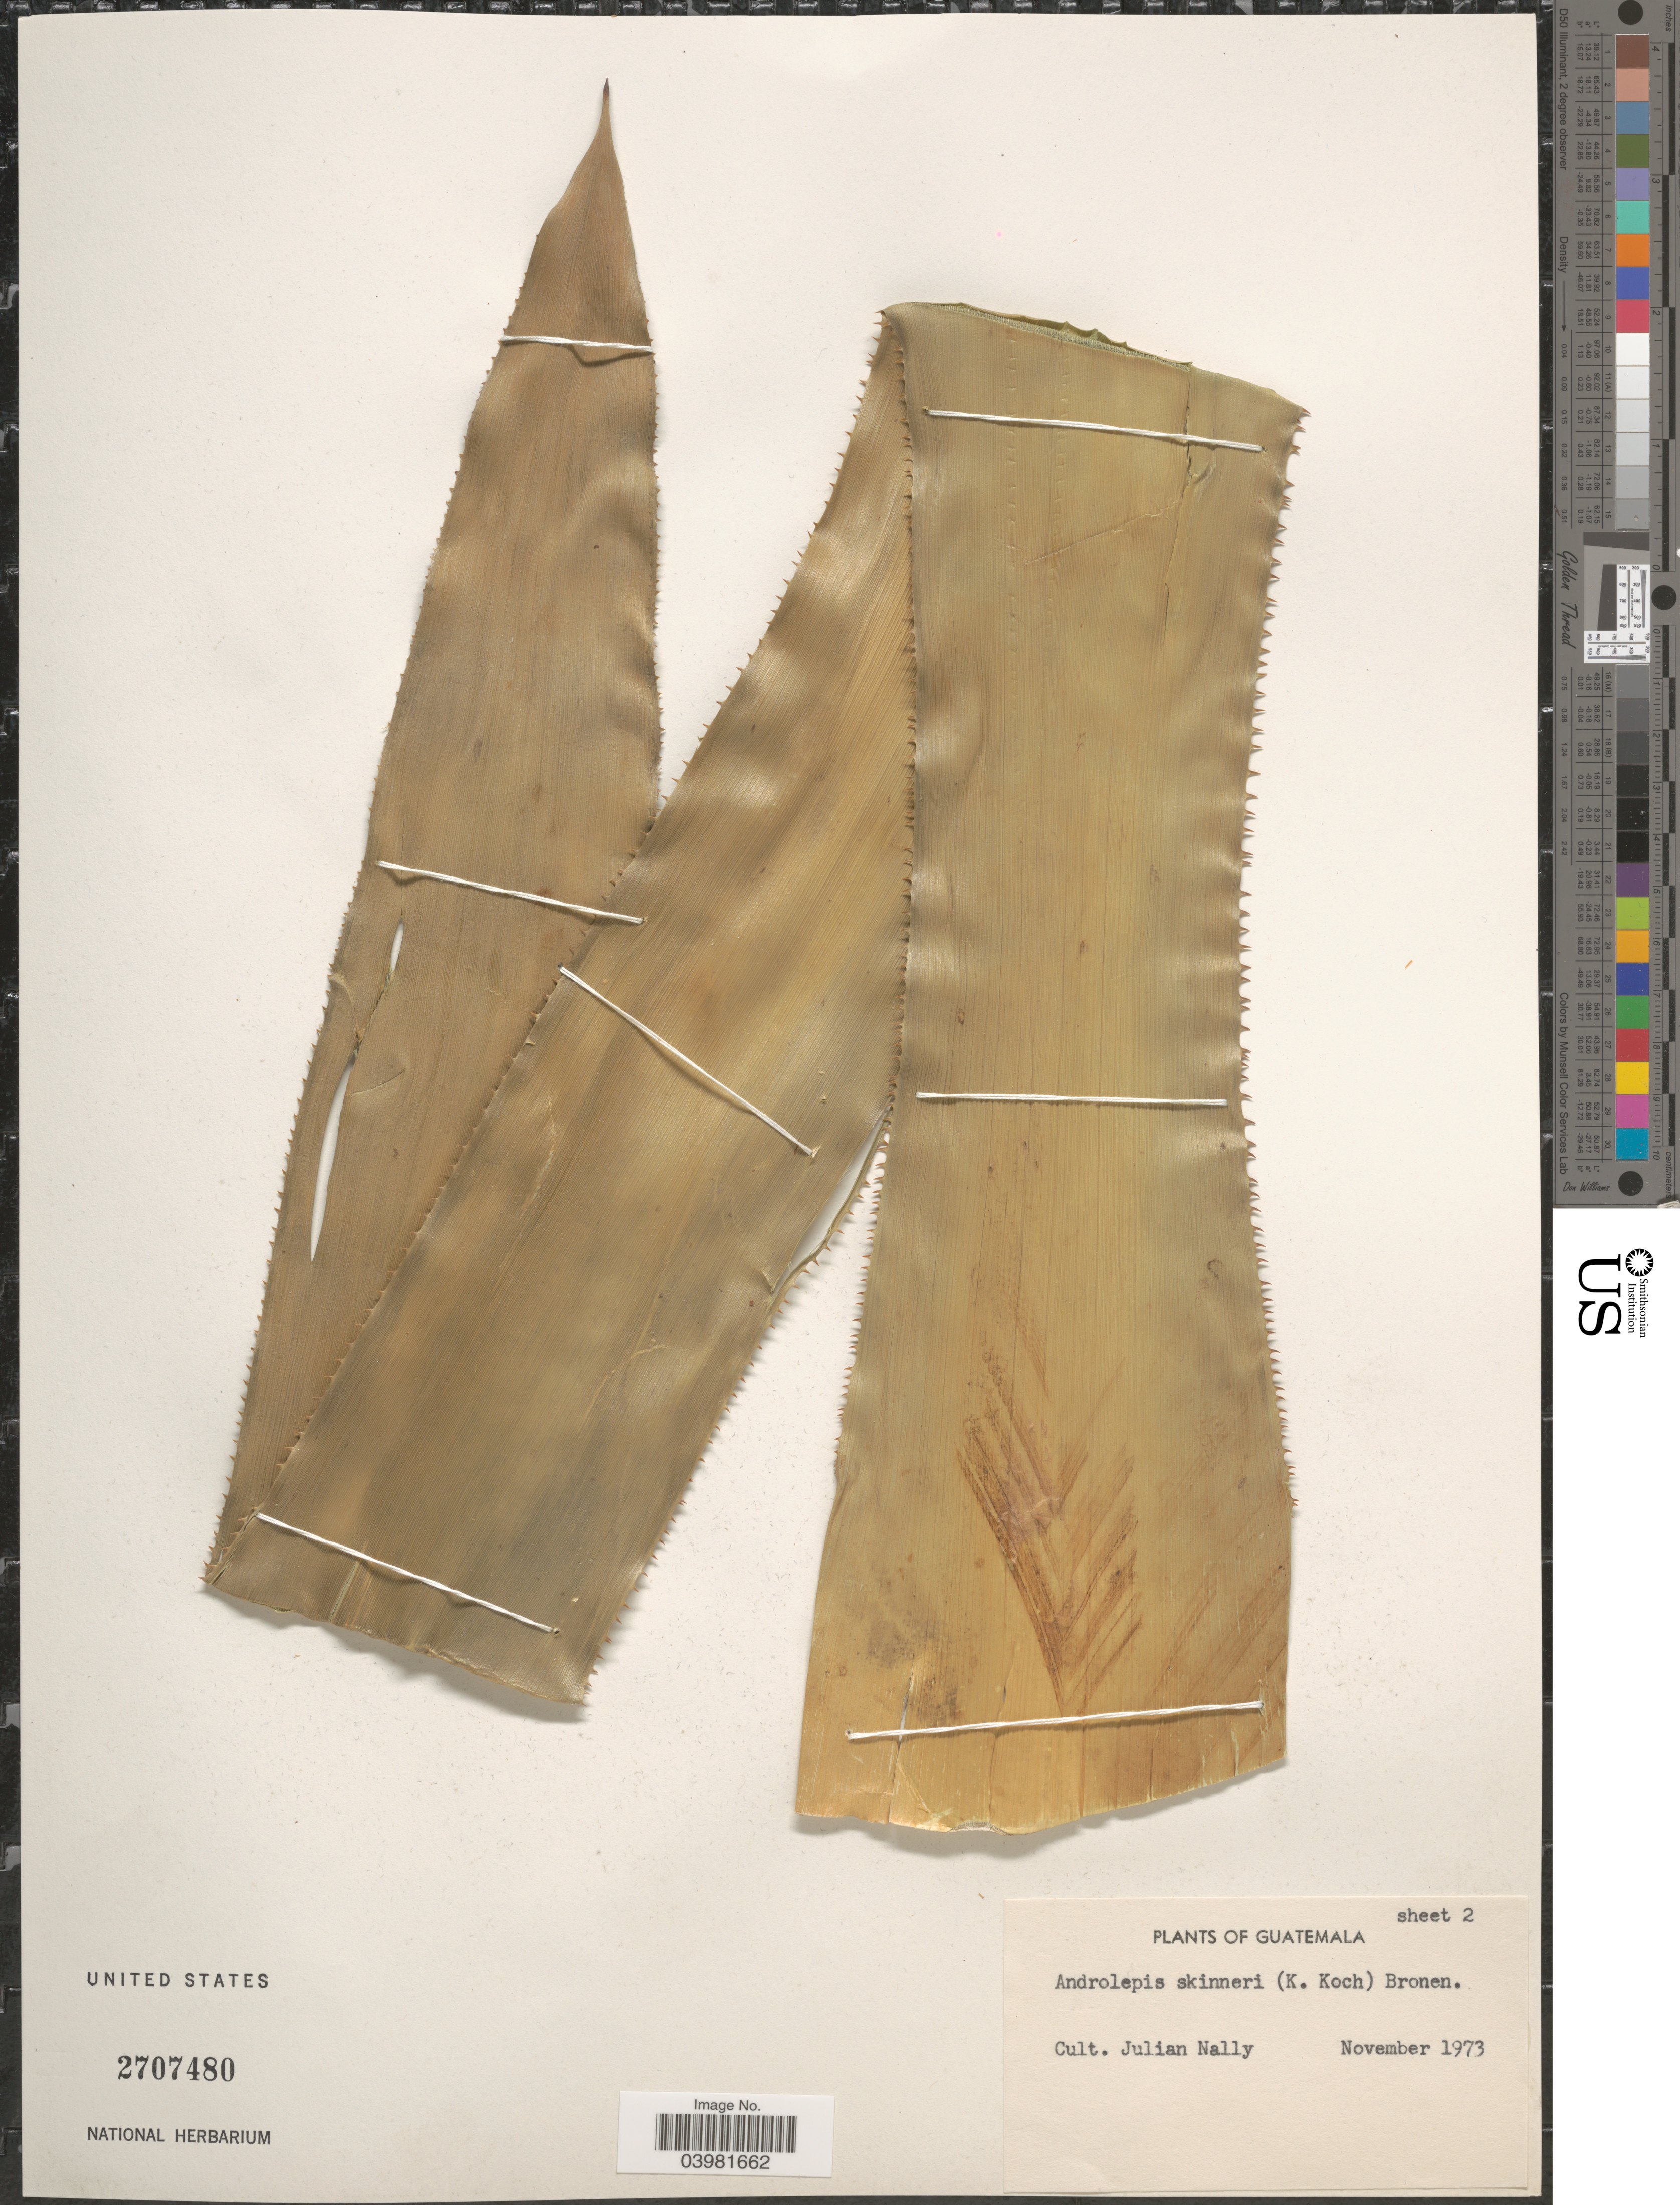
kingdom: Plantae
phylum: Tracheophyta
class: Liliopsida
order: Poales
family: Bromeliaceae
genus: Androlepis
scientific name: Androlepis skinneri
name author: Brongn. ex Houllet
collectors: J. Nally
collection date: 1973-11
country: Guatemala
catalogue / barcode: US 2707480